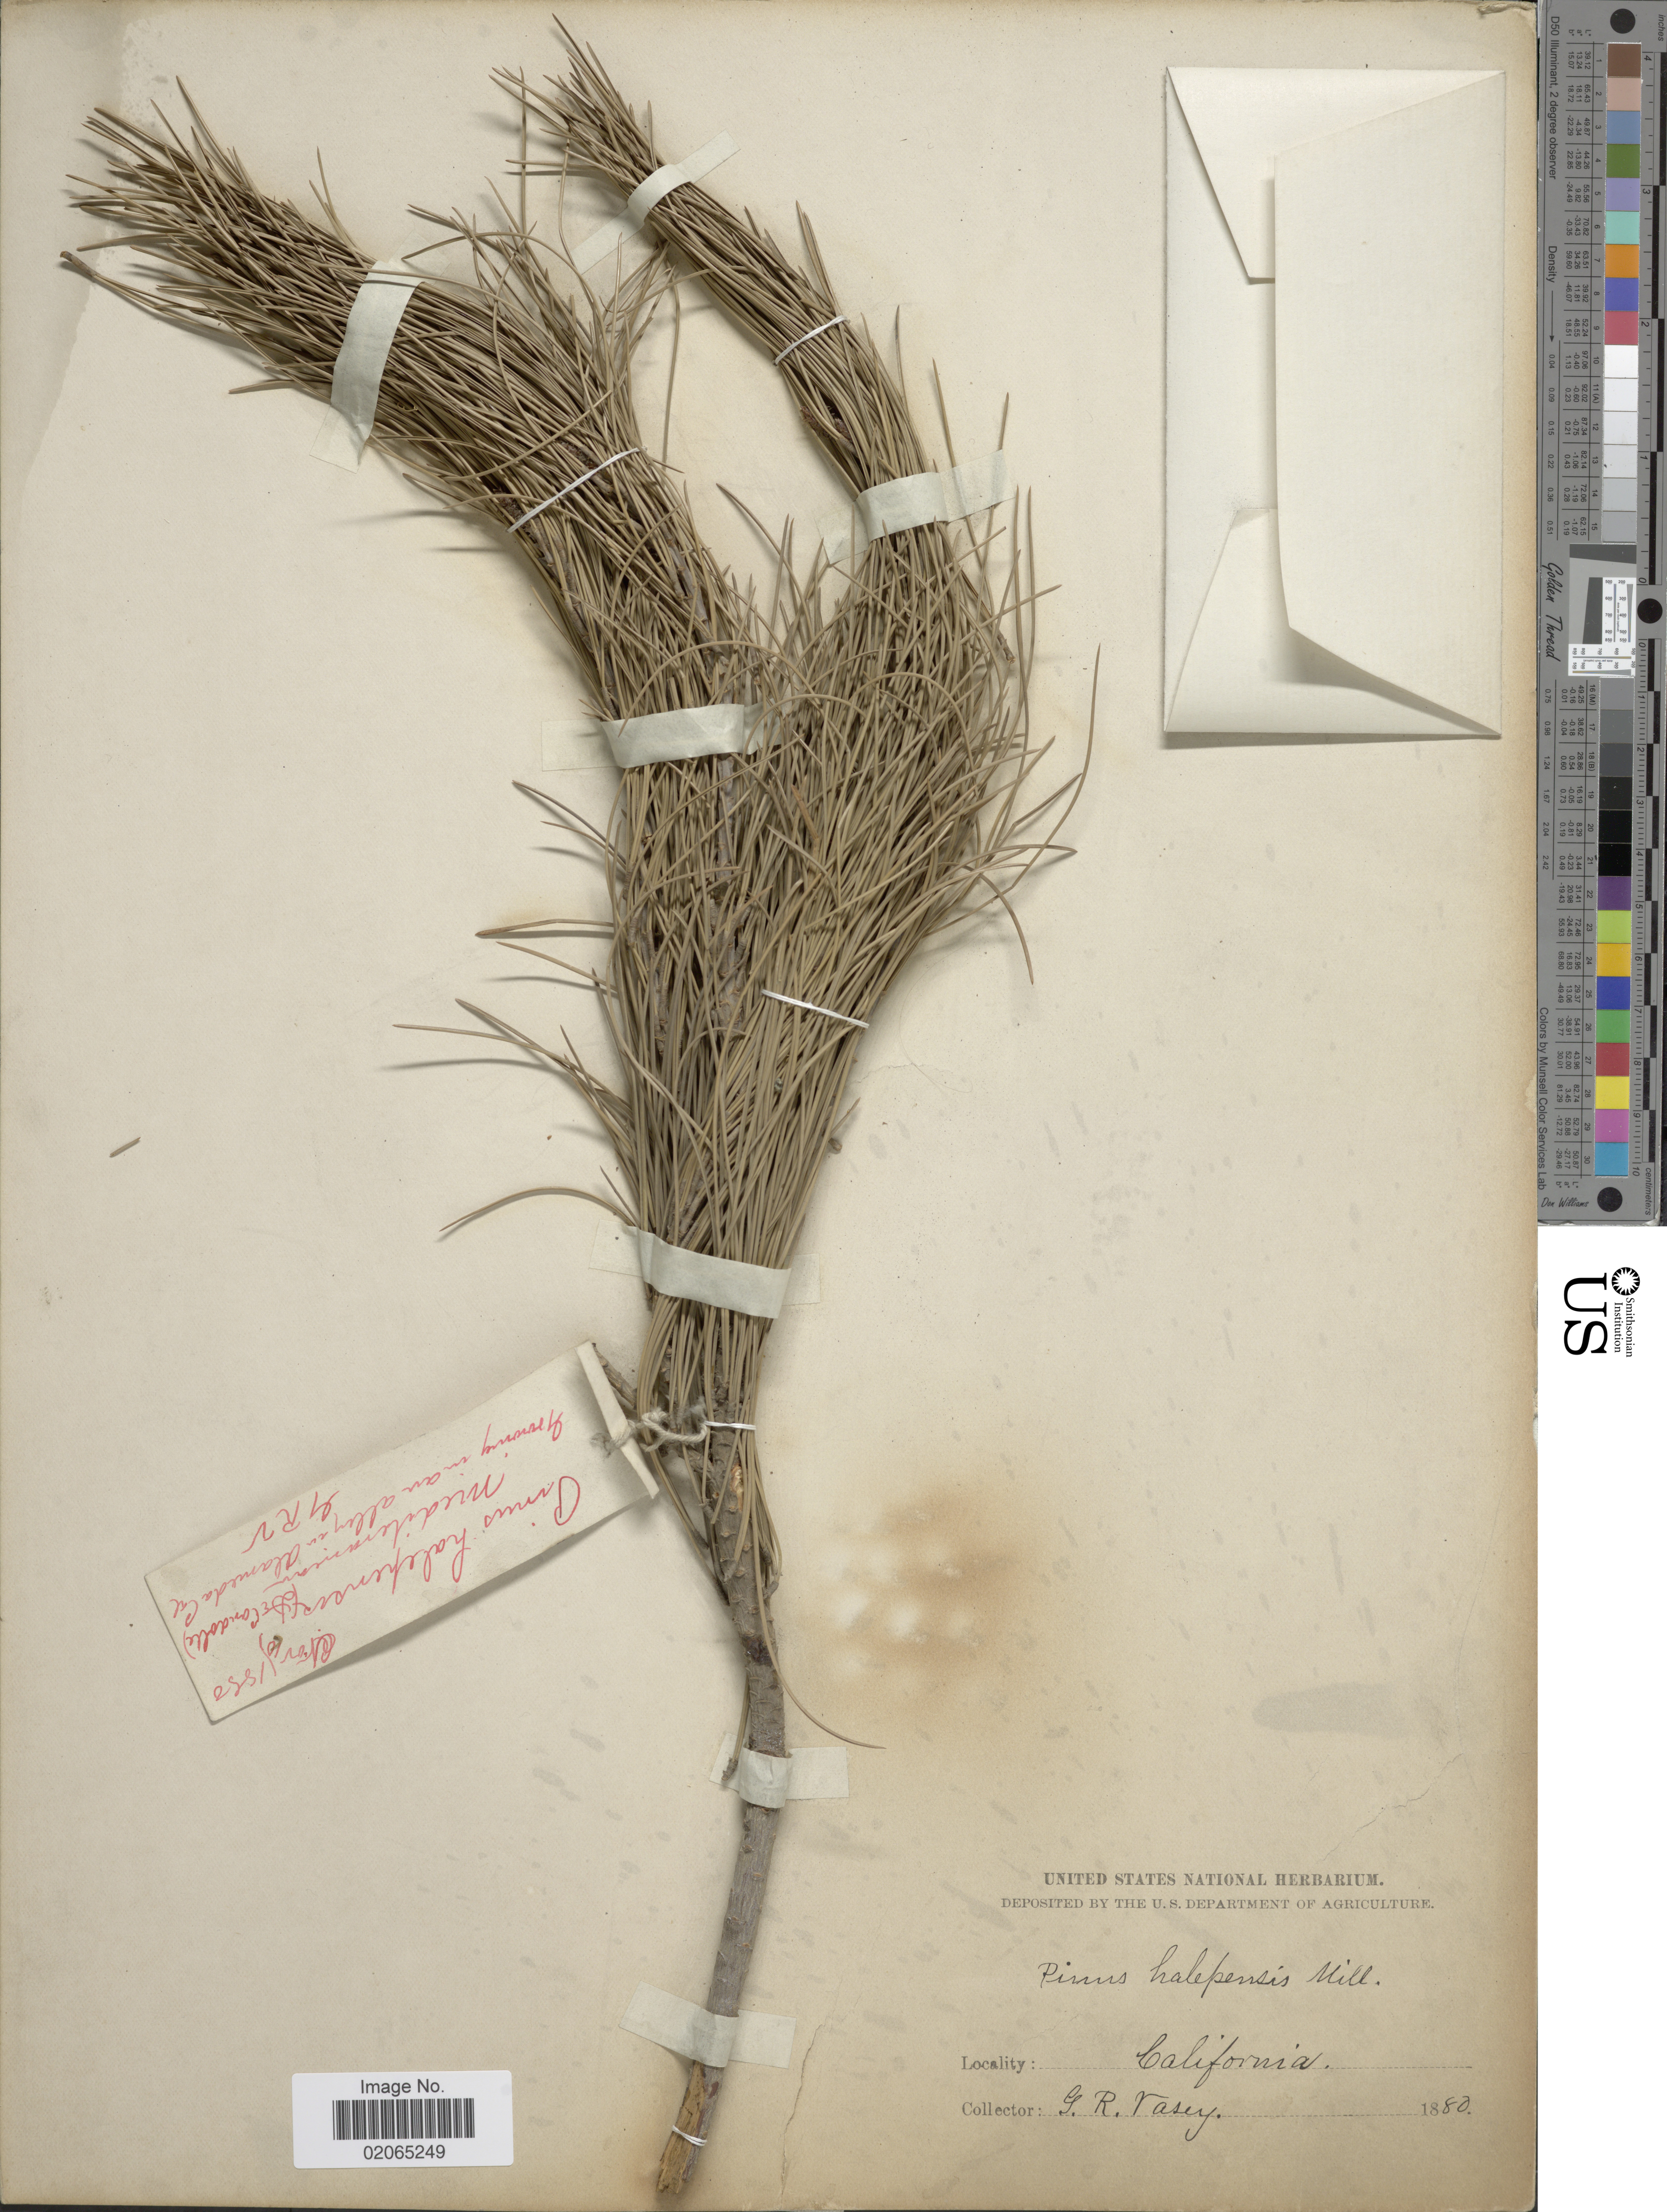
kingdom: Plantae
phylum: Tracheophyta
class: Pinopsida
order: Pinales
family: Pinaceae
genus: Pinus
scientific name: Pinus halepensis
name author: Mill.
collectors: G. R. Vasey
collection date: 1880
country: United States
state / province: California